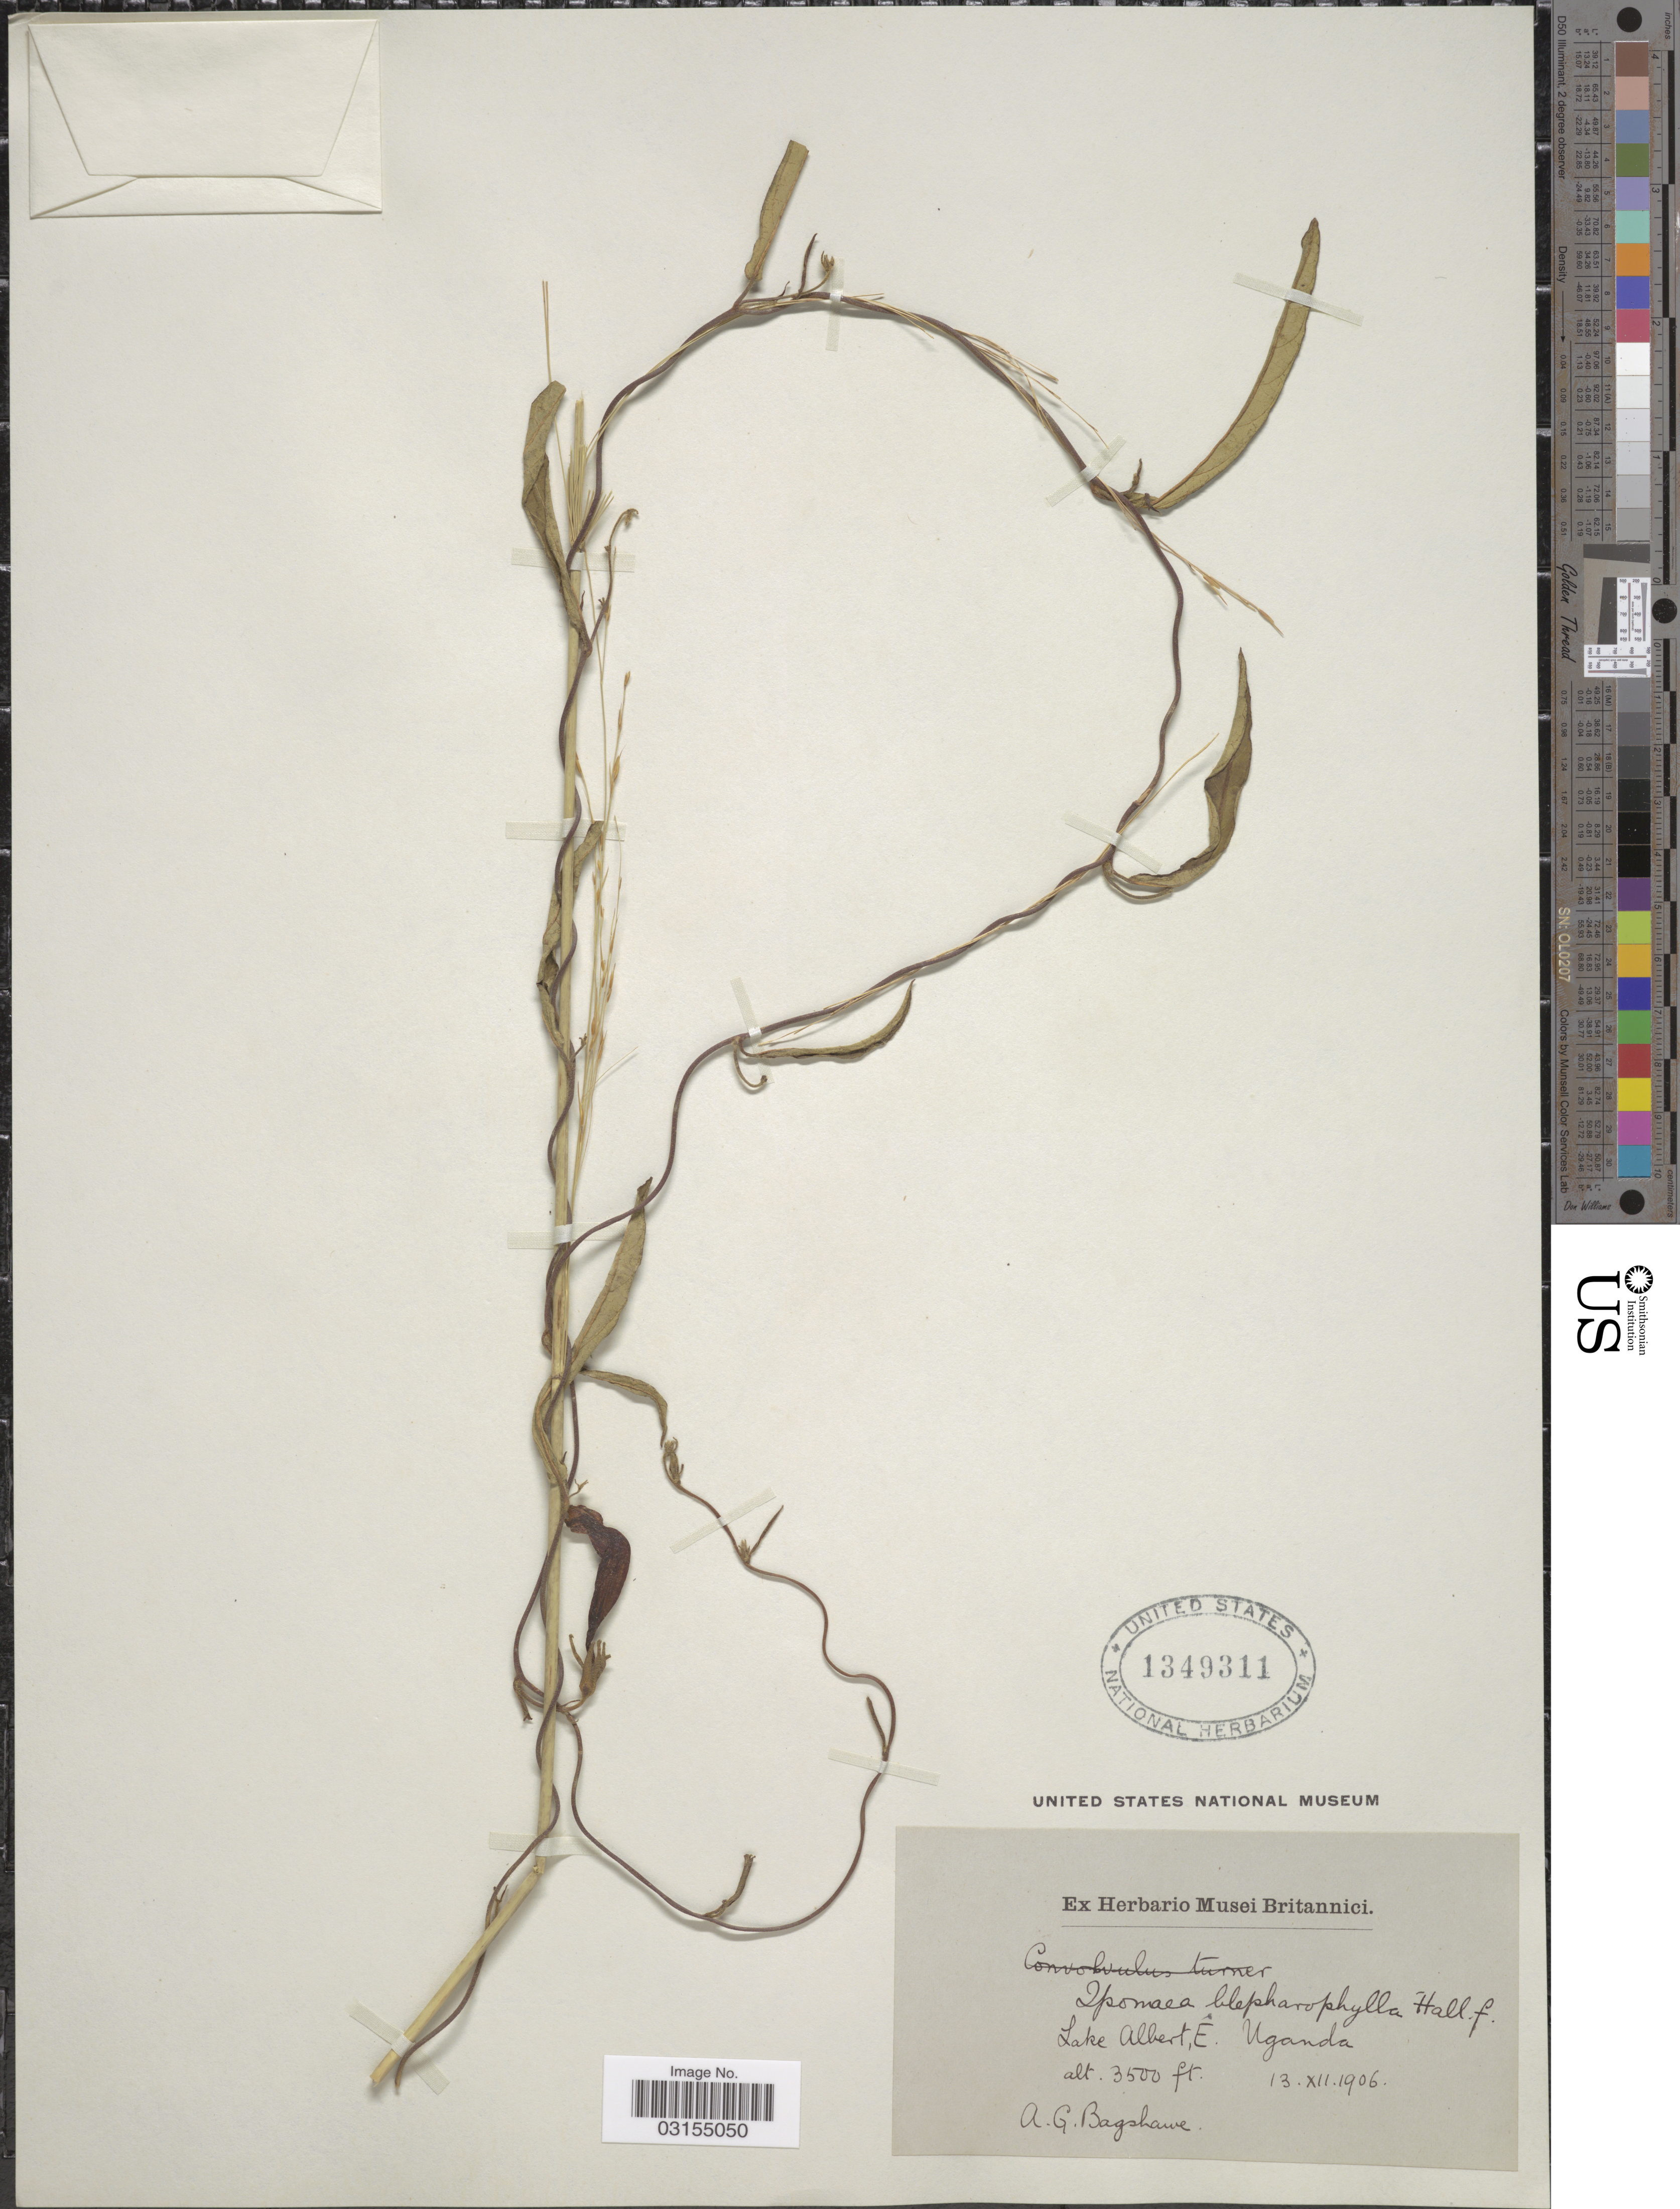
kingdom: Plantae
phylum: Tracheophyta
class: Magnoliopsida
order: Solanales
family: Convolvulaceae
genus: Ipomoea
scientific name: Ipomoea blepharophylla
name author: Hallier f.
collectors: A. Bagshawe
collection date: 1906-12-13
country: Uganda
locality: Lake Albert, E. Uganda.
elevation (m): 1067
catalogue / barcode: US 1349311